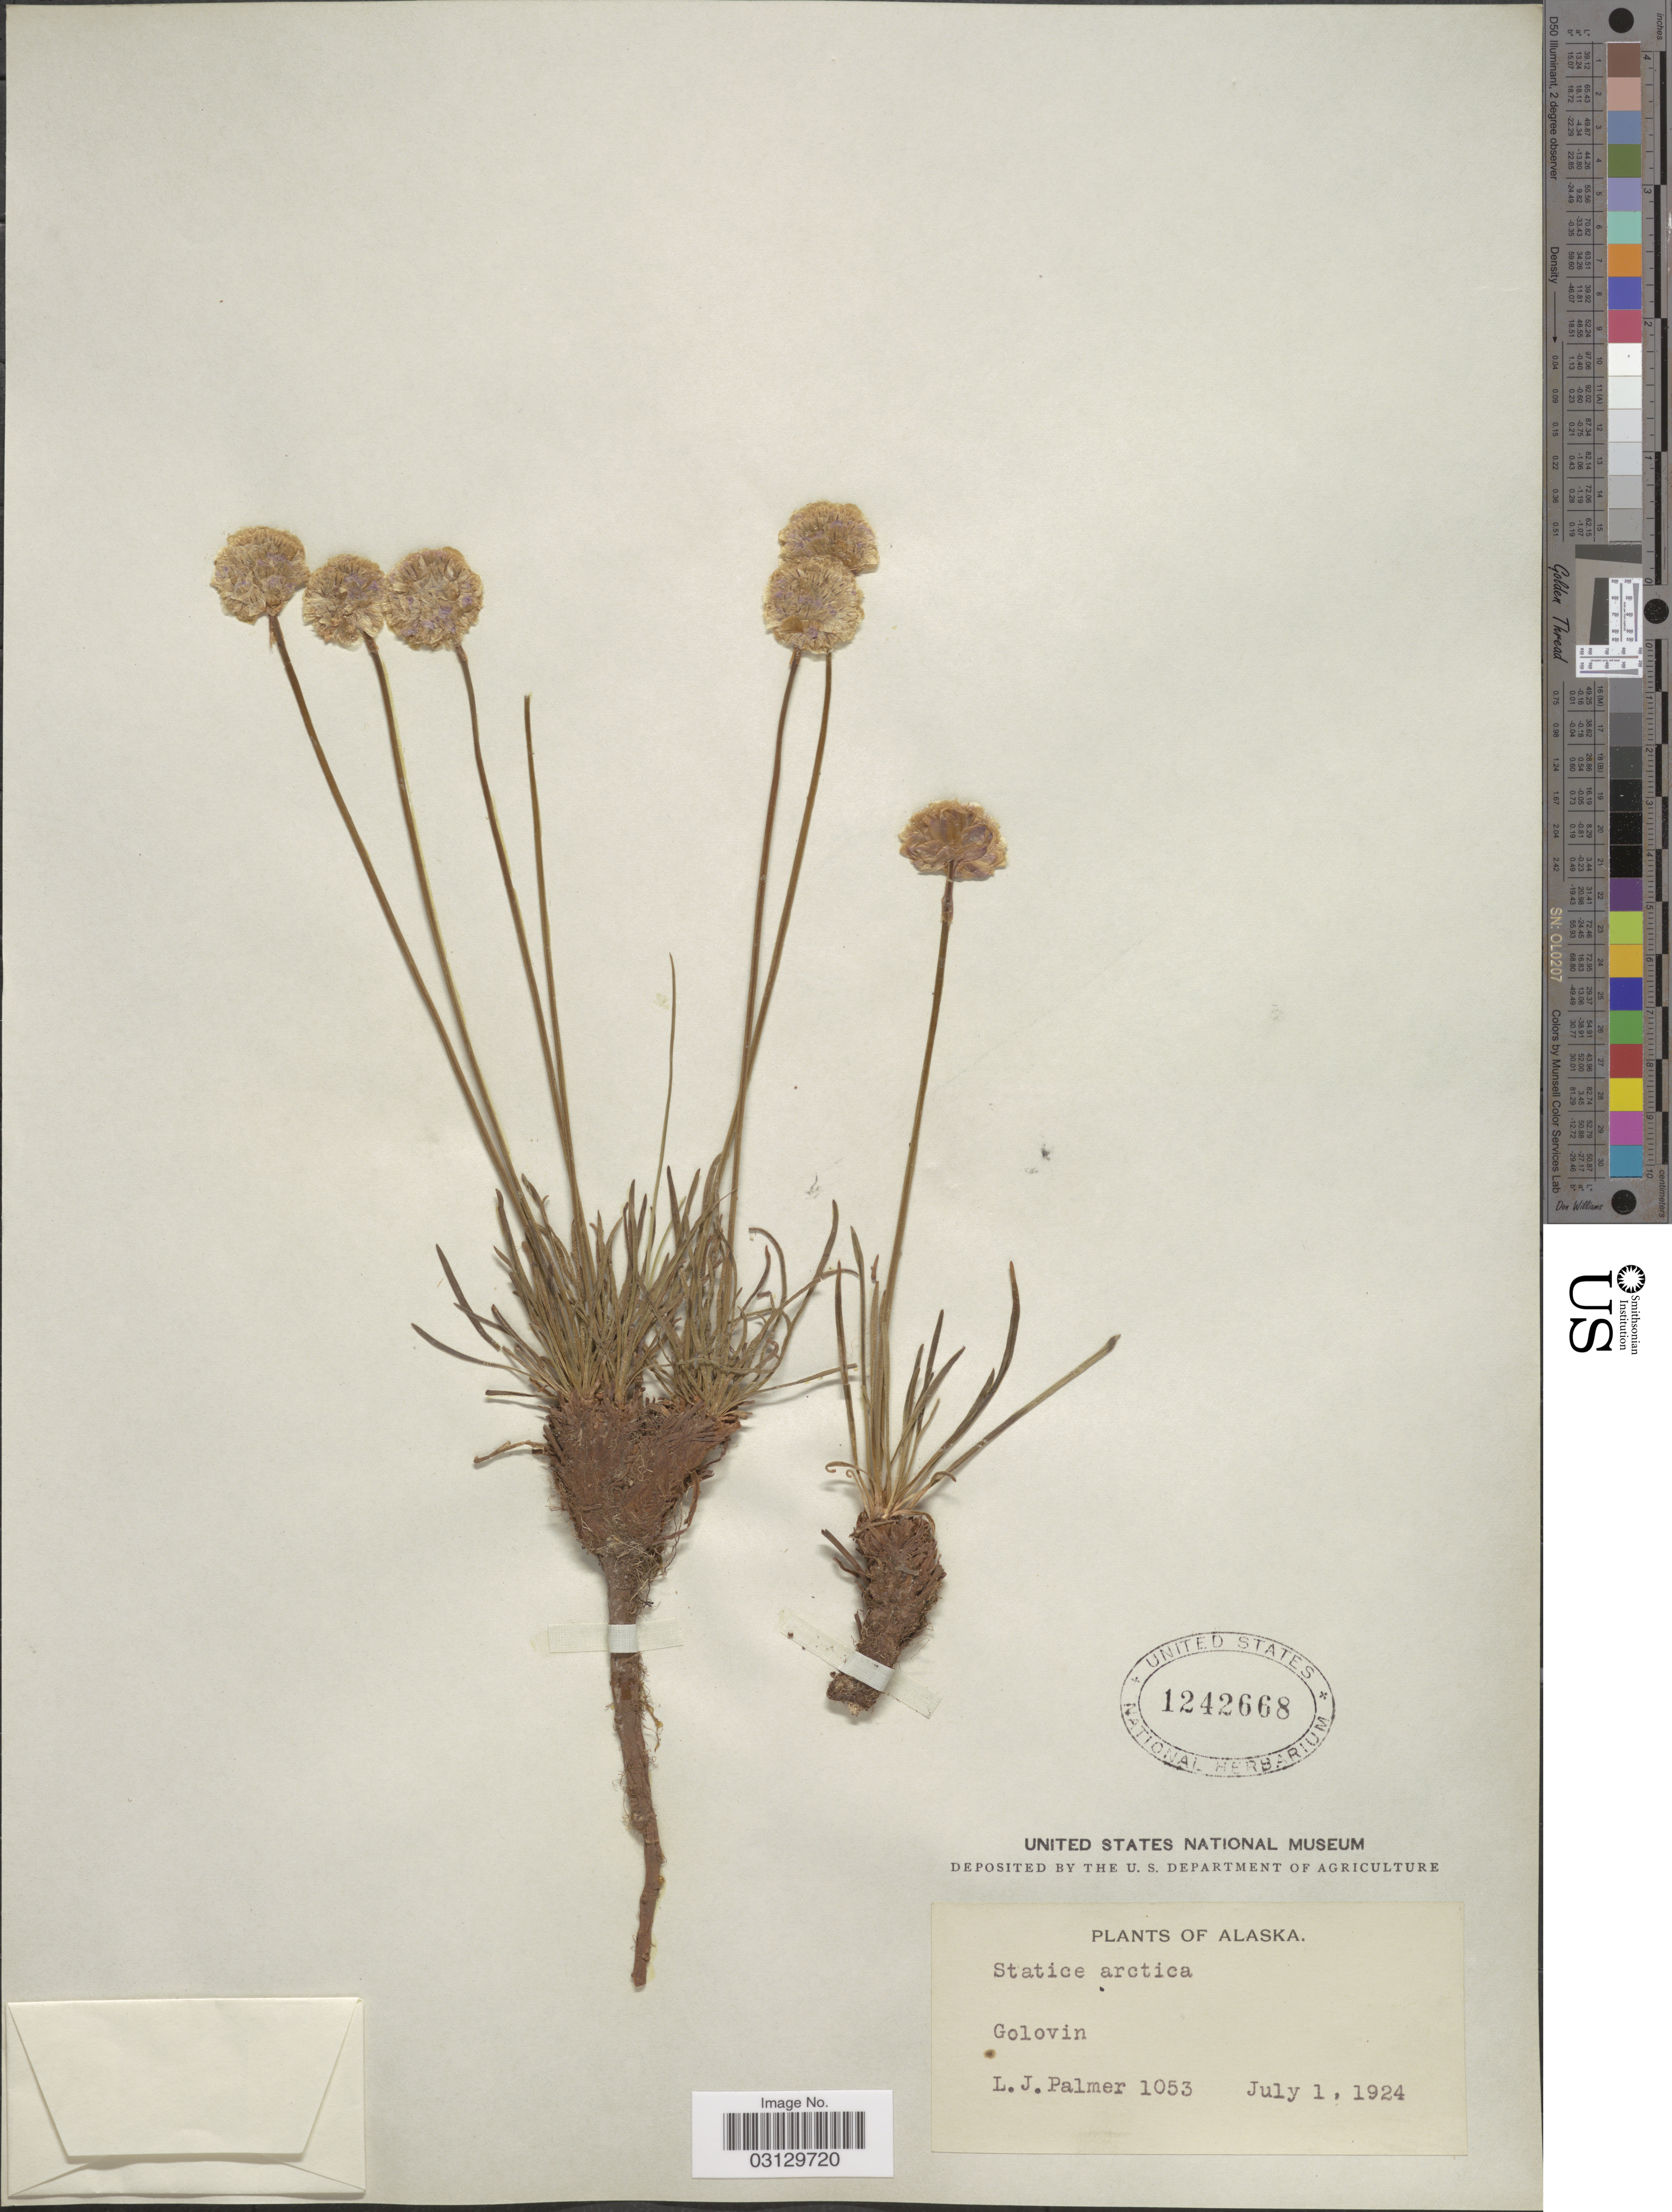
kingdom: Plantae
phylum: Tracheophyta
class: Magnoliopsida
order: Caryophyllales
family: Plumbaginaceae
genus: Armeria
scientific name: Armeria maritima subsp. sibirica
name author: (Turcz. ex Boiss.) Nyman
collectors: L. J. Palmer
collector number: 1053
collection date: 1924-07-01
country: United States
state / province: Alaska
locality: Golovin.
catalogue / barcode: US 1242668